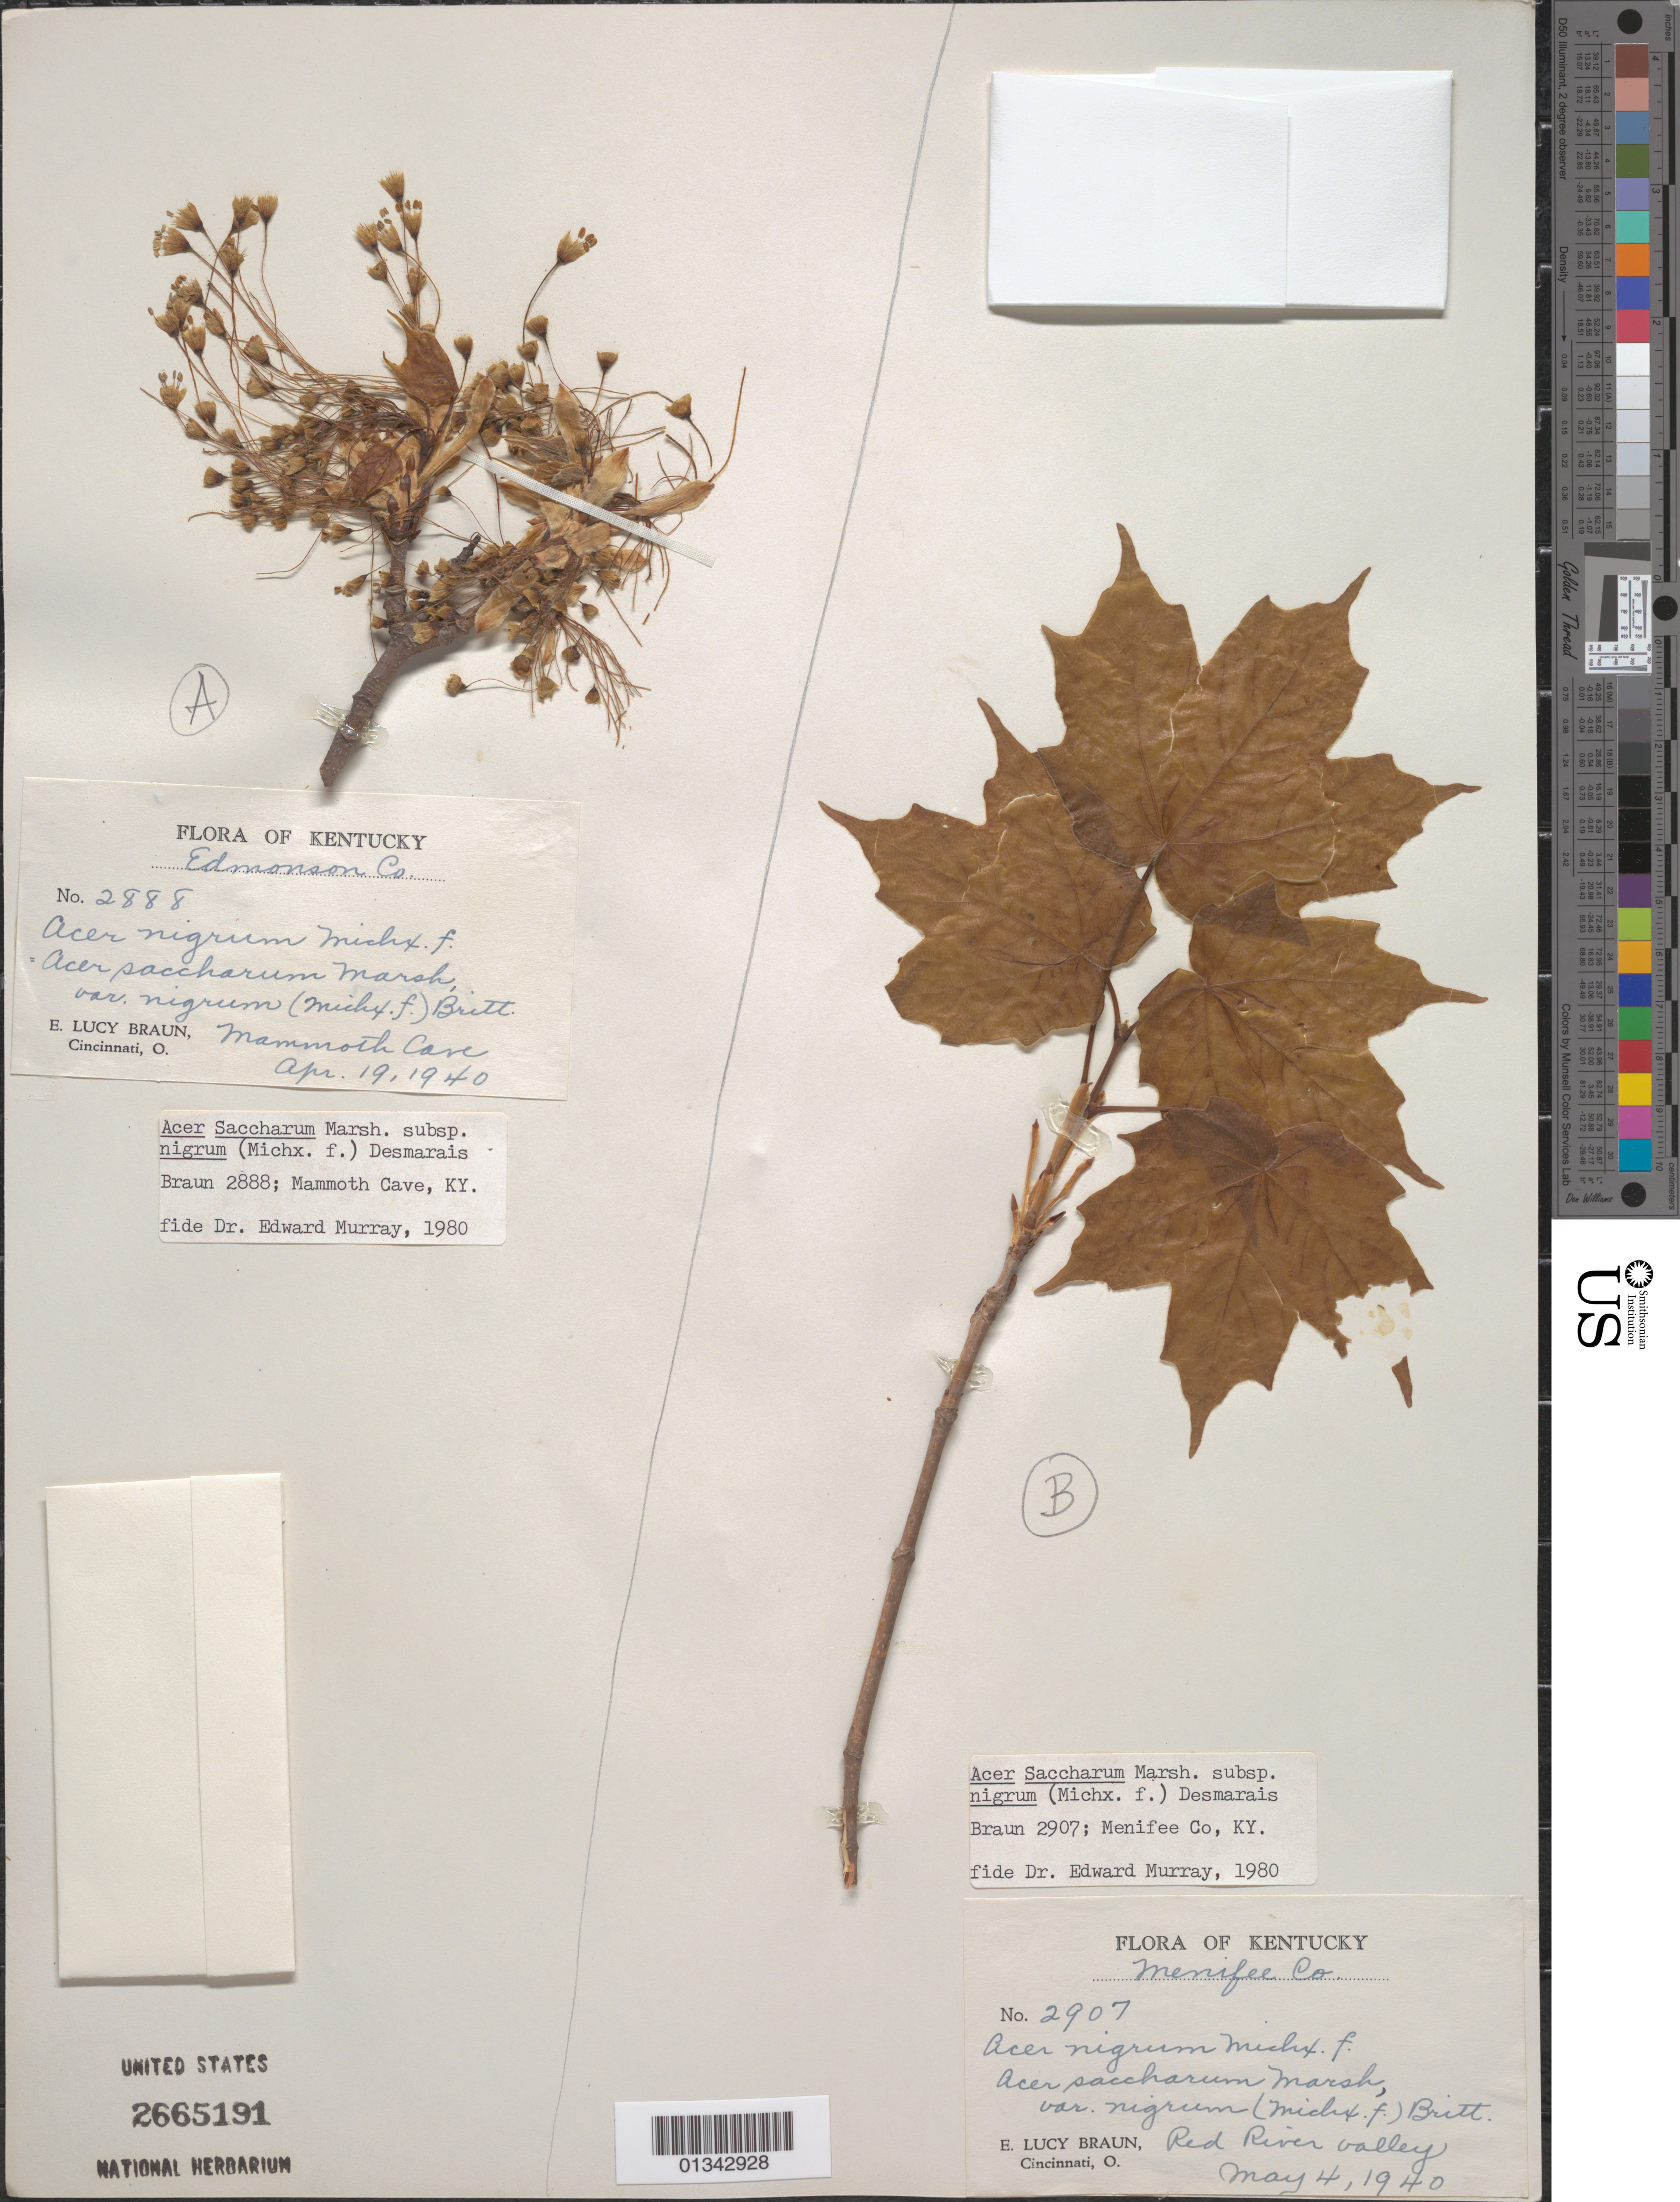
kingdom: Plantae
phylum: Tracheophyta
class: Magnoliopsida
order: Sapindales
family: Sapindaceae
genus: Acer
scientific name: Acer saccharum subsp. nigrum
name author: (F. Michx.) Desmarais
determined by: Murray, Edward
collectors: E. L. Braun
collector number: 2888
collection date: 1940-04-19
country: United States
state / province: Kentucky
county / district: Edmonson County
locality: Edmonson County, Mammoth Cave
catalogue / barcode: US 2665191